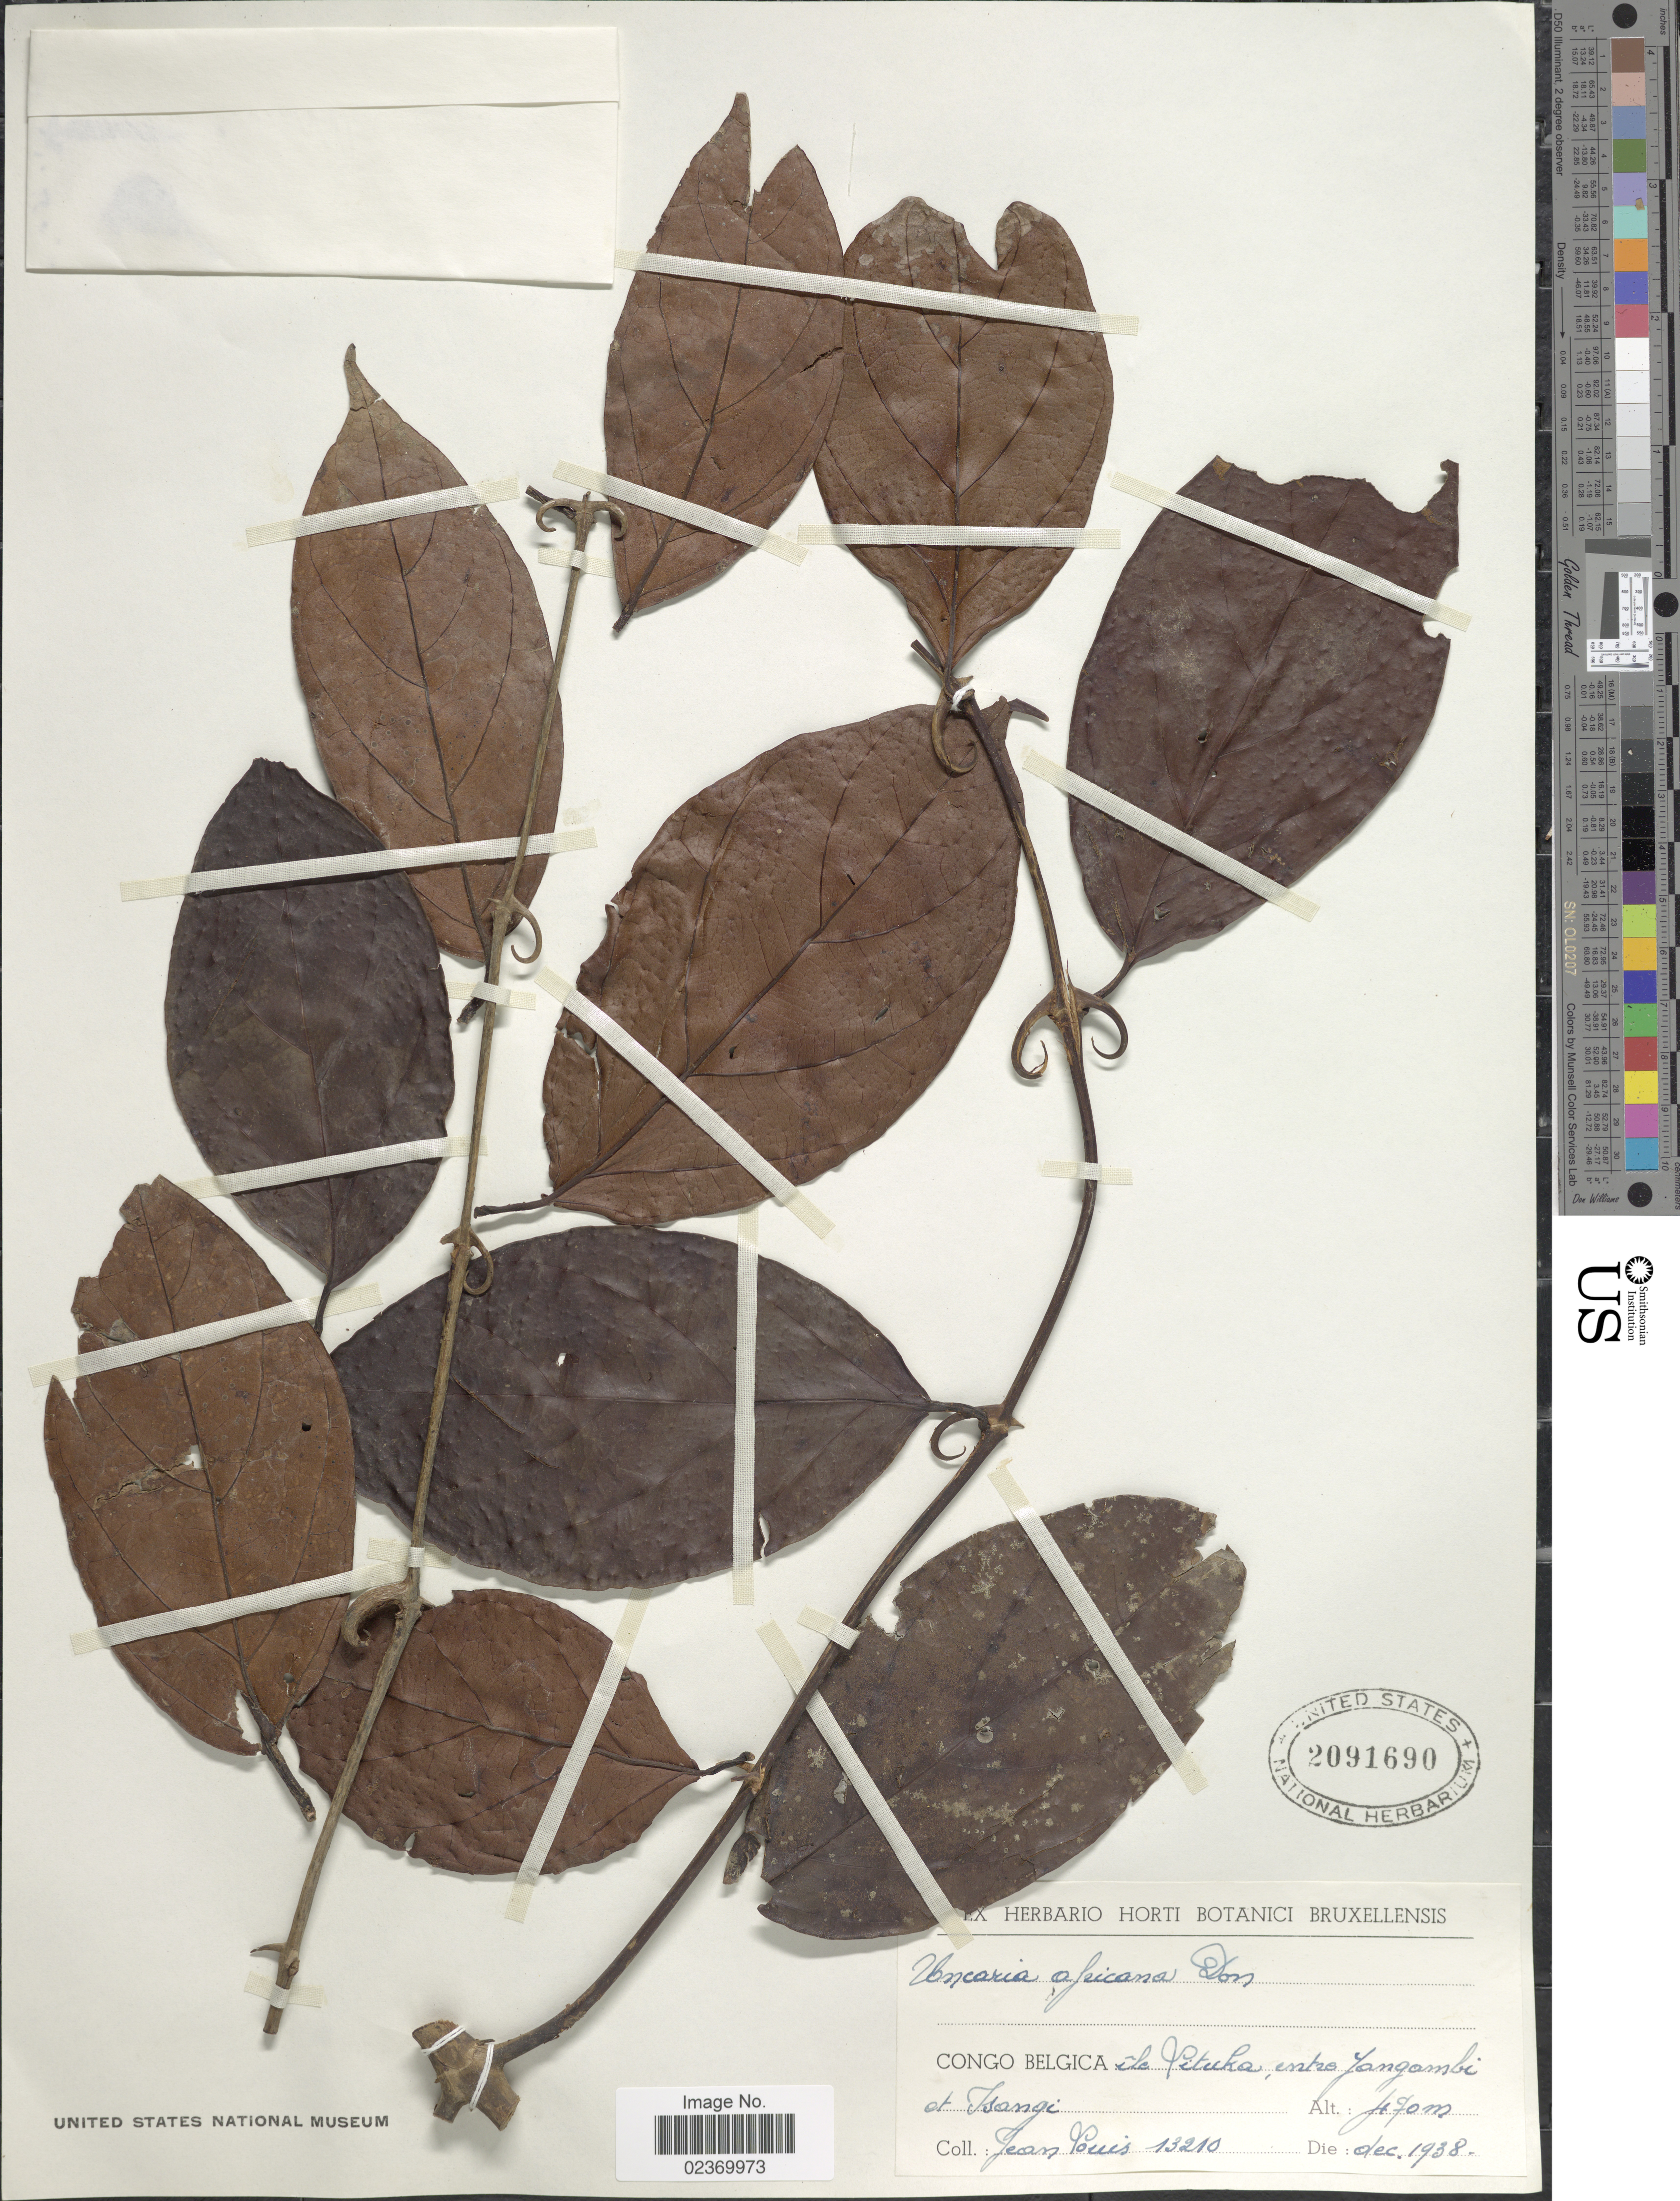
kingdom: Plantae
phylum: Tracheophyta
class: Magnoliopsida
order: Gentianales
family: Rubiaceae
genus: Uncaria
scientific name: Uncaria africana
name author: G. Don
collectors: J. Louis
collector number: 13210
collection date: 1938-12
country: Congo, Democratic Republic of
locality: Congo Belgica: île Lituka, entre Yangambi et Isangi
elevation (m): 470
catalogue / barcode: US 2091690